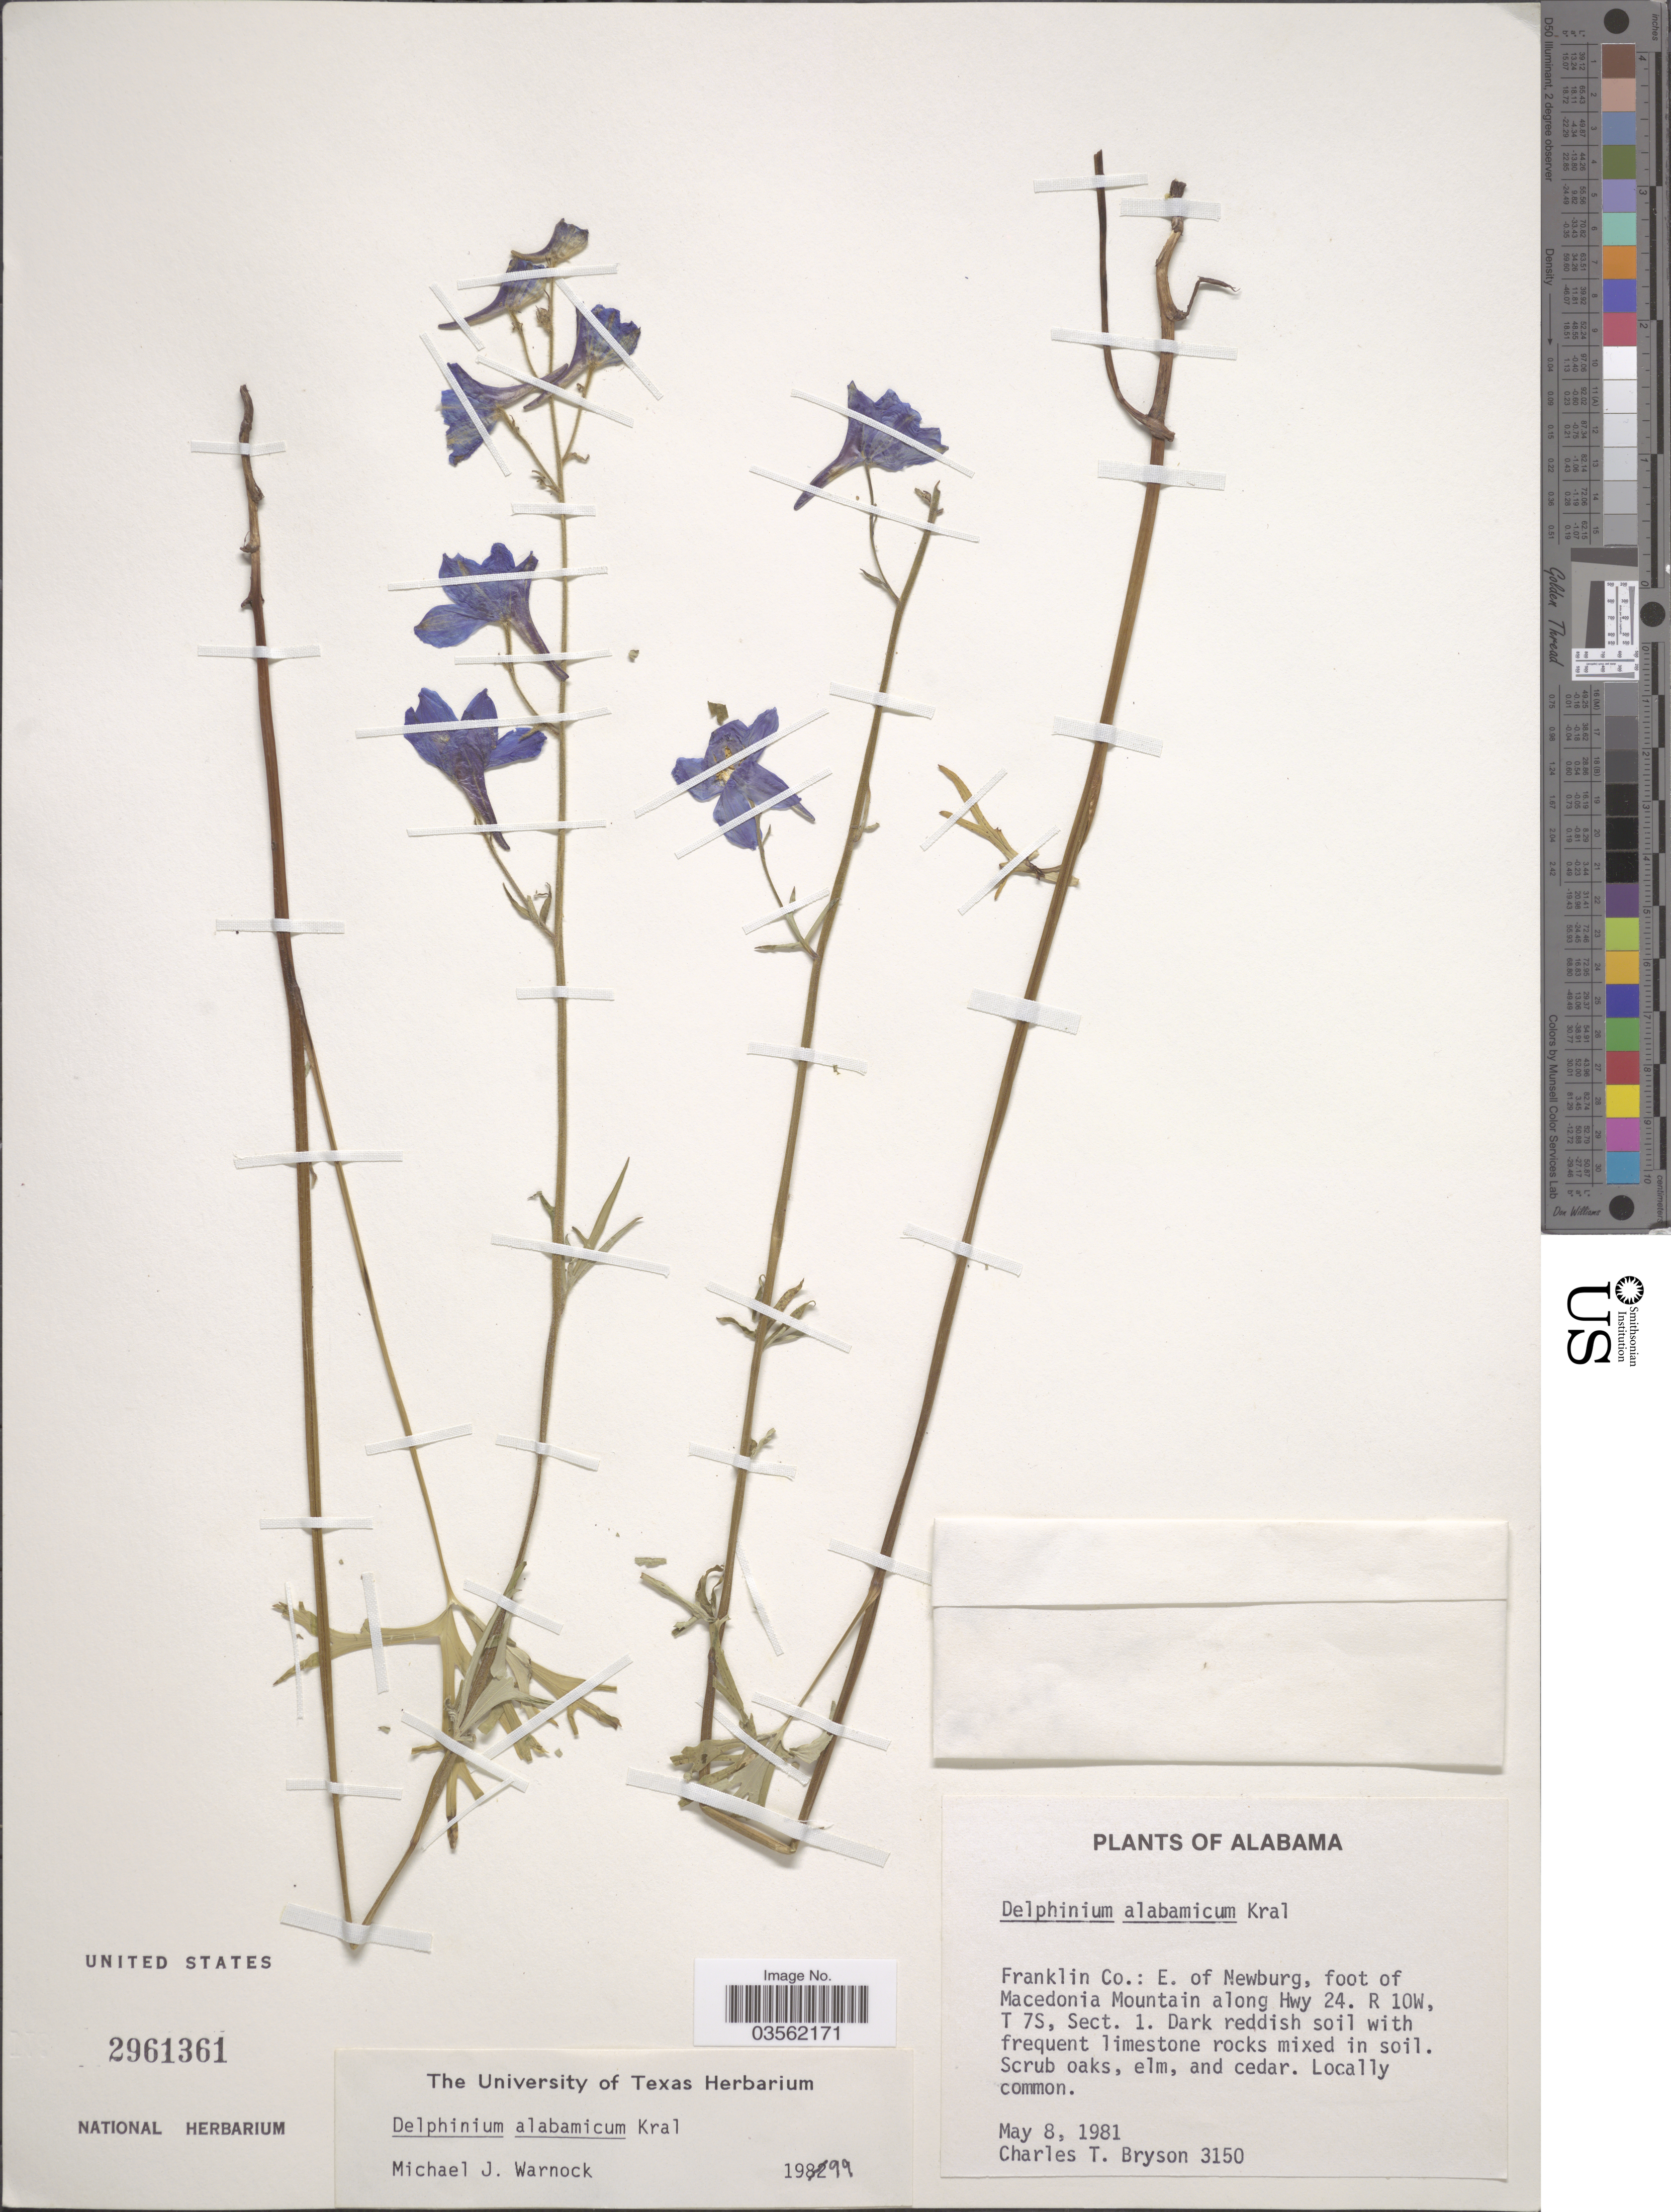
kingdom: Plantae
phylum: Tracheophyta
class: Magnoliopsida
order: Ranunculales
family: Ranunculaceae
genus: Delphinium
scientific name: Delphinium alabamicum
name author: Kral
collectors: C. Bryson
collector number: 3150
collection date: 1981-05-08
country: United States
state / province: Alabama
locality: Franklin Co.: E. of Newburg, foot of Macedonia Mountain along Hwy 24. R 10W, T 7S, Sect. 1.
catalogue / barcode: US 2961361